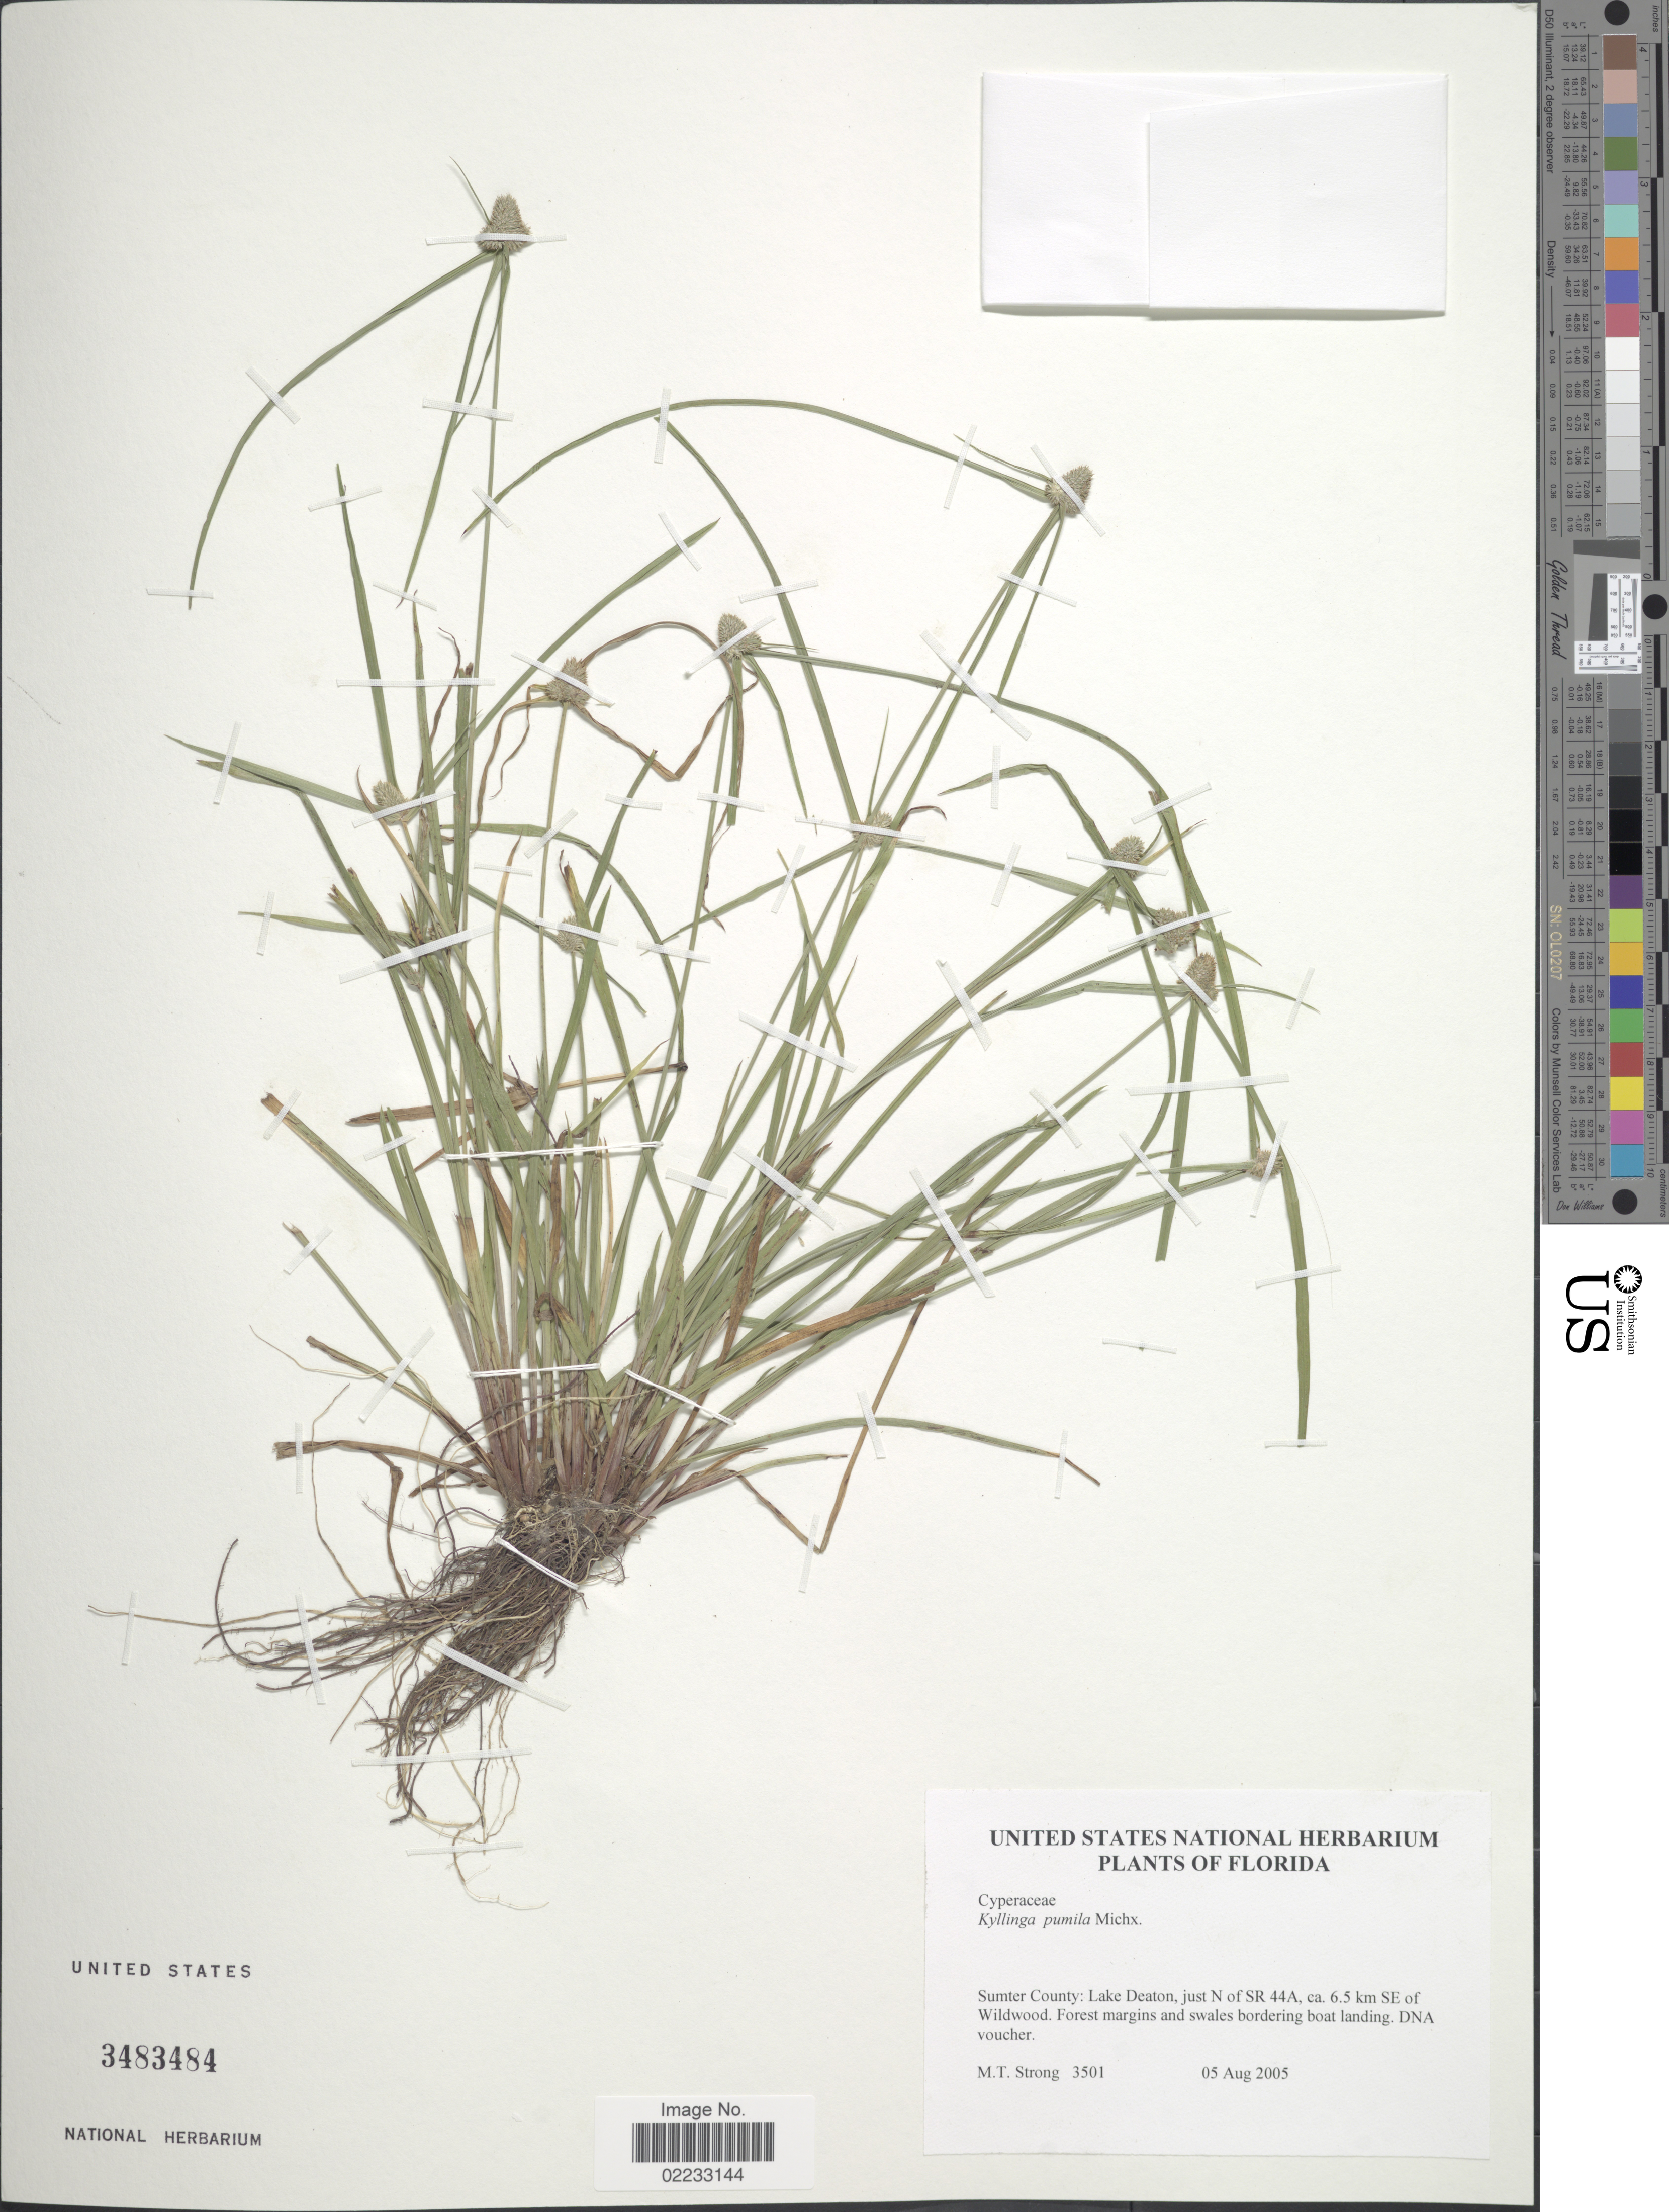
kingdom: Plantae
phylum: Tracheophyta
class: Liliopsida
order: Poales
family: Cyperaceae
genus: Cyperus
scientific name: Cyperus hortensis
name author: (Salzm. ex Steud.) Dorr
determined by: Strong, Mark T., (BOT), Smithsonian Institution - National Museum of Natural History (UNITED STATES)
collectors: M. T. Strong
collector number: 3501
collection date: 2005-08-05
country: United States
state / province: Florida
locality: Sumter County: Lake Deaton, just N of SR 44A, ca. 6.5 km SE of Wldwood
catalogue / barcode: US 3483484